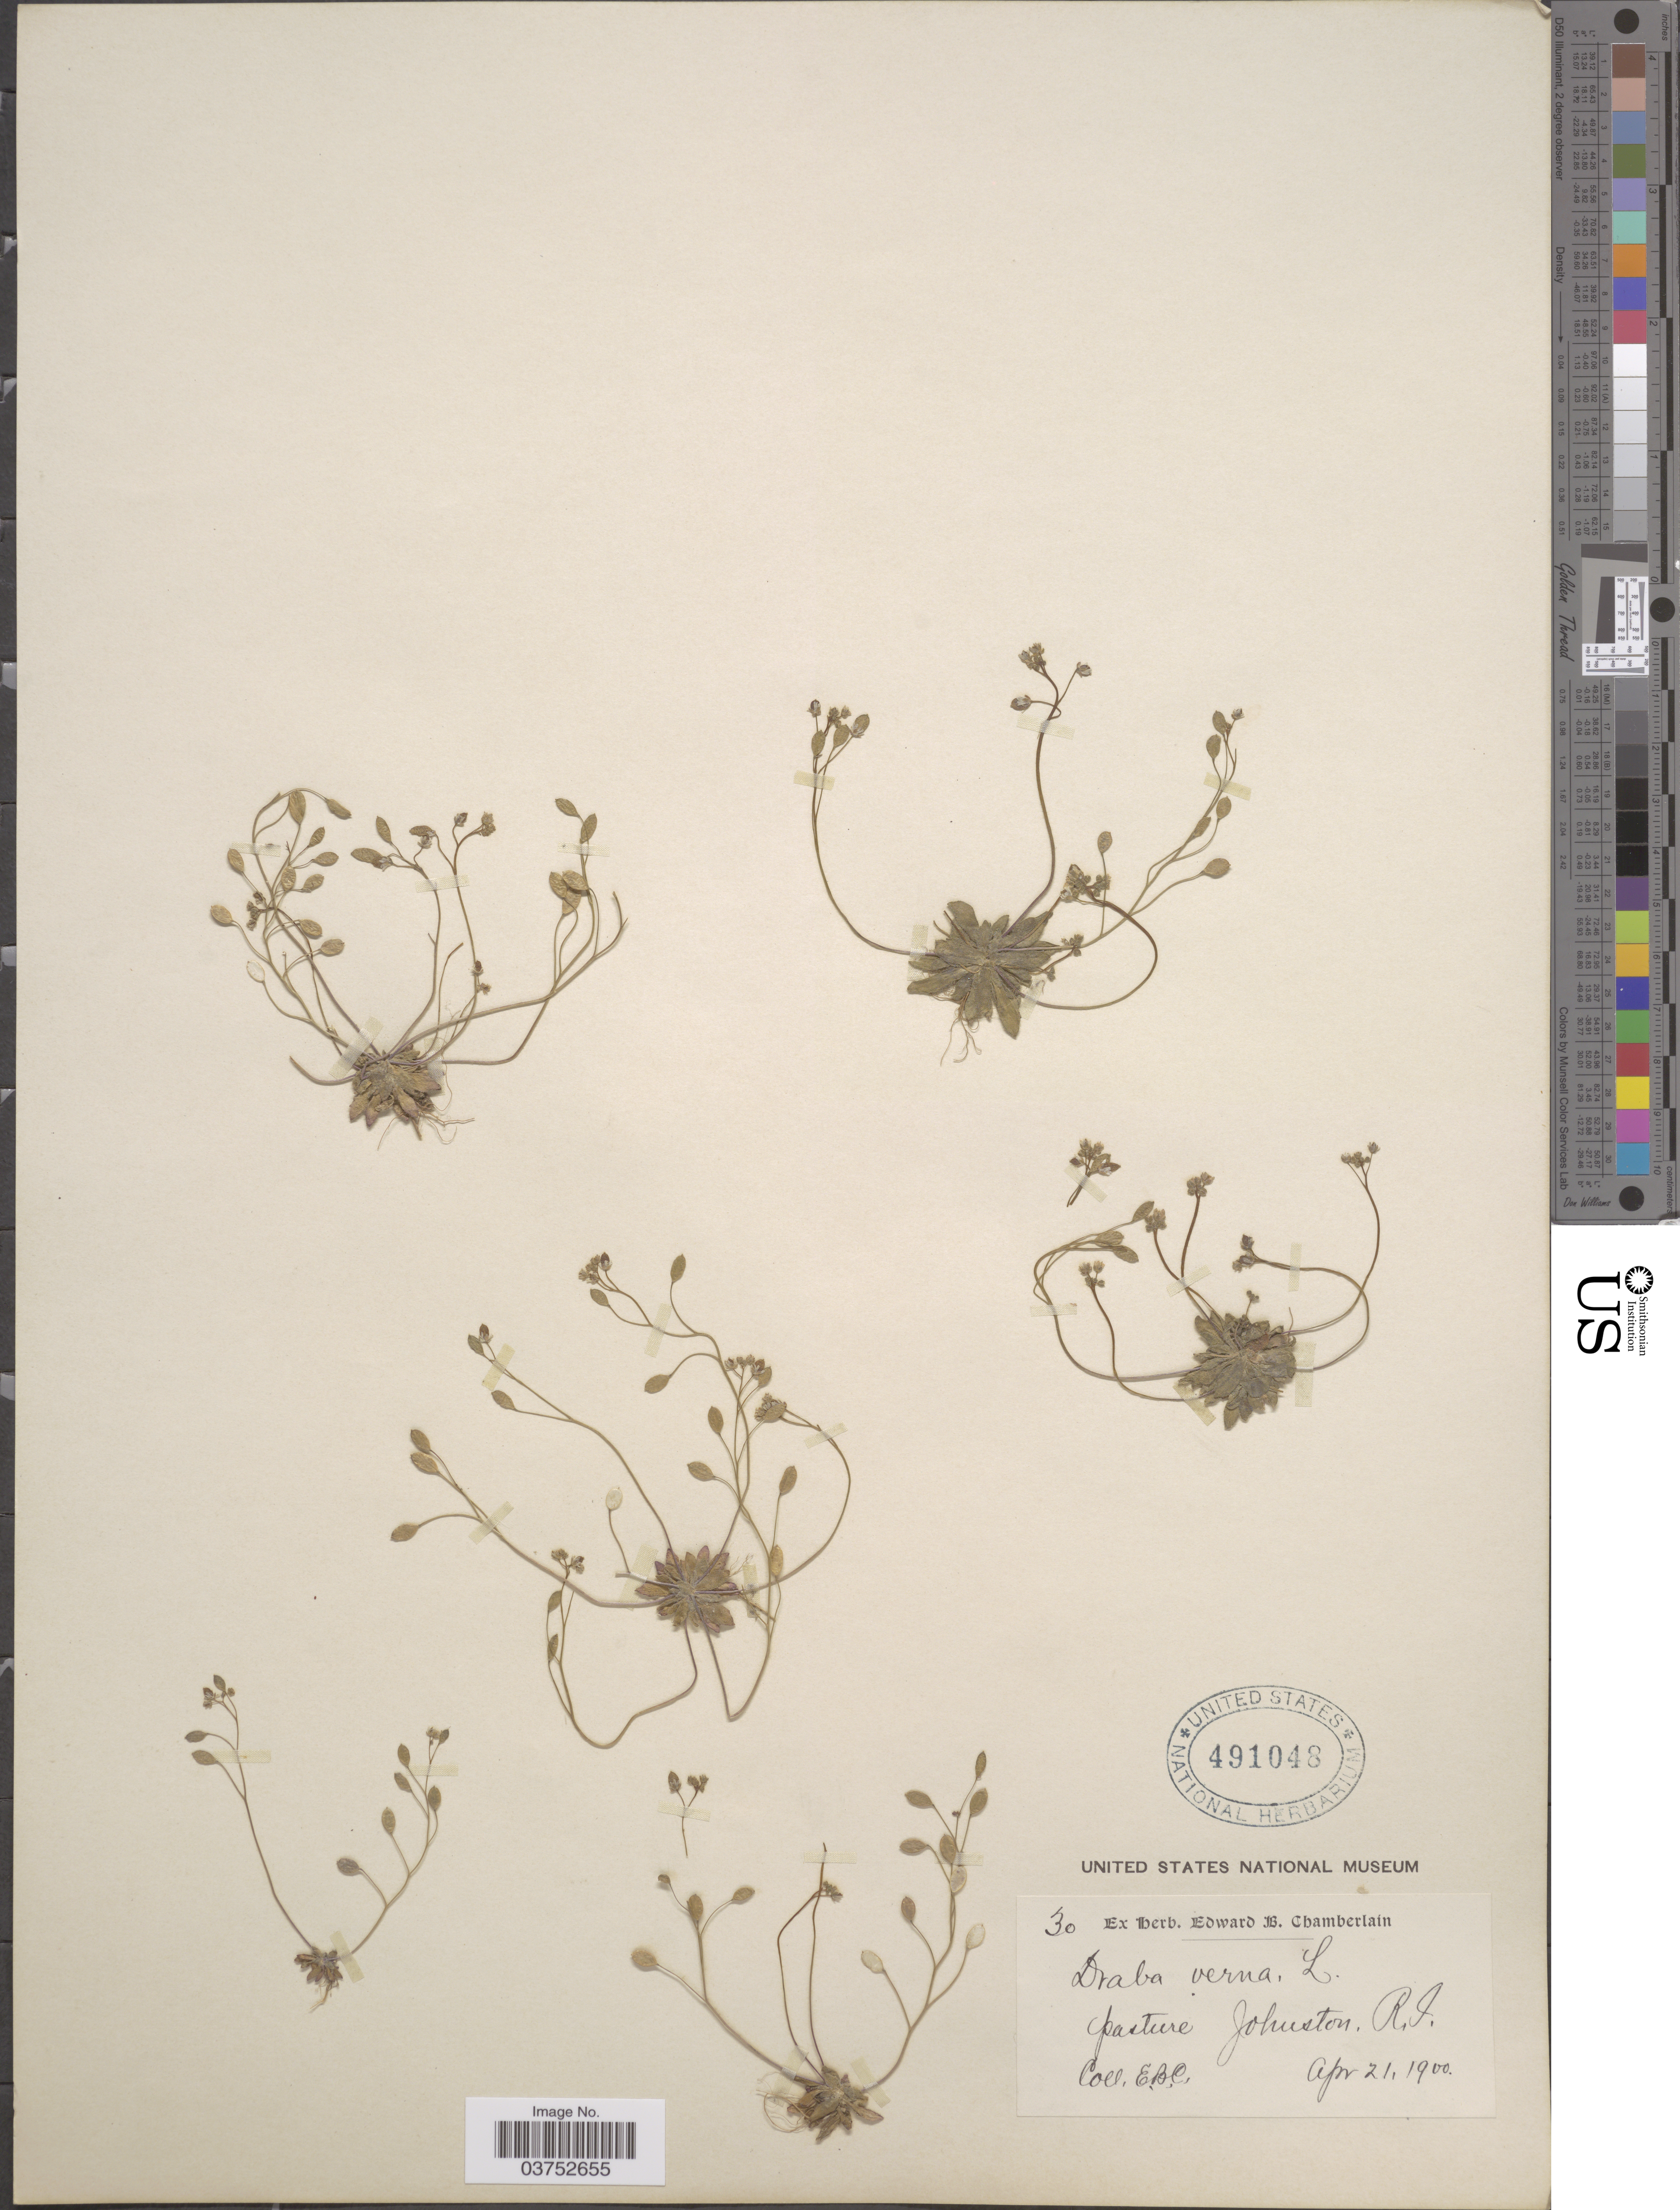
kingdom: Plantae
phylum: Tracheophyta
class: Magnoliopsida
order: Brassicales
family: Brassicaceae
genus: Draba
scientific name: Draba verna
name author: L.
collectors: E. Chamberlain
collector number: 30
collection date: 1900-04-21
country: United States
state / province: Rhode Island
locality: Pasture Johnston.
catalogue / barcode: US 491048